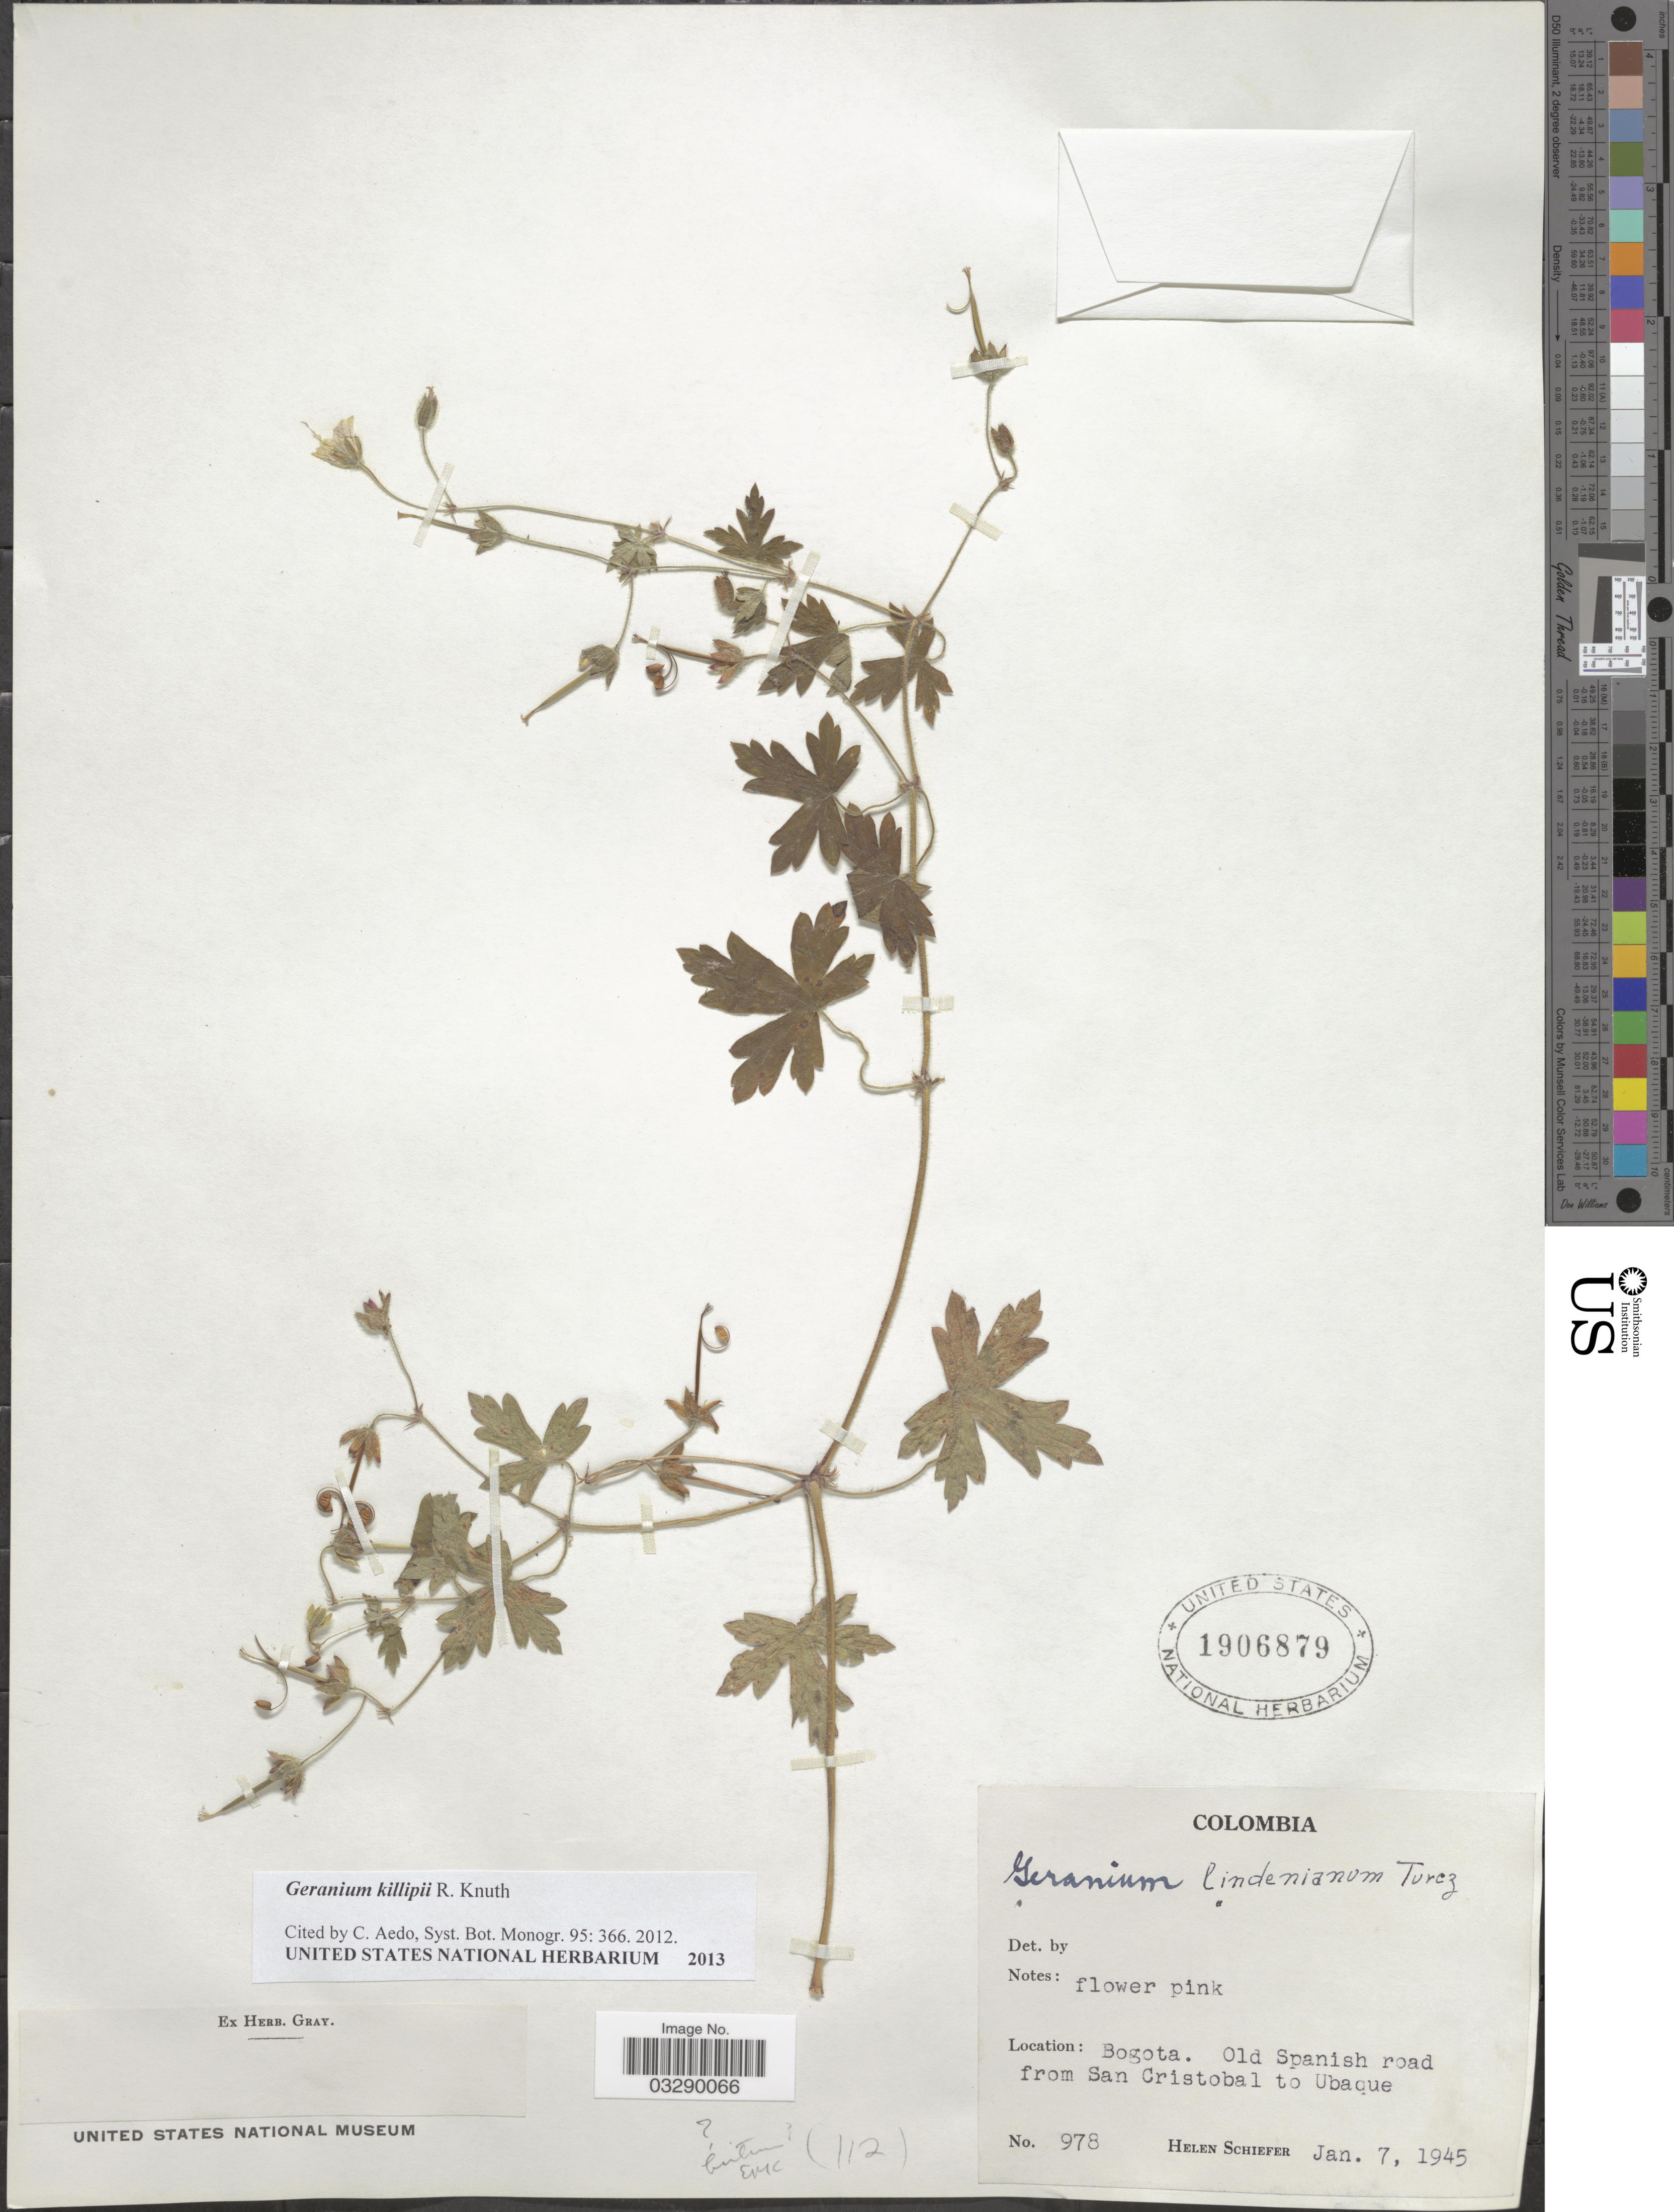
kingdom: Plantae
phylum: Tracheophyta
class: Magnoliopsida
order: Geraniales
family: Geraniaceae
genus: Geranium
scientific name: Geranium killipii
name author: R. Knuth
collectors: H. Schiefer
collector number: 978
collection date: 1945-01-07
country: Colombia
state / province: Bogota D.C.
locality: Old Spanish road from San Cristobal to Ubaque.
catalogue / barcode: US 1906879